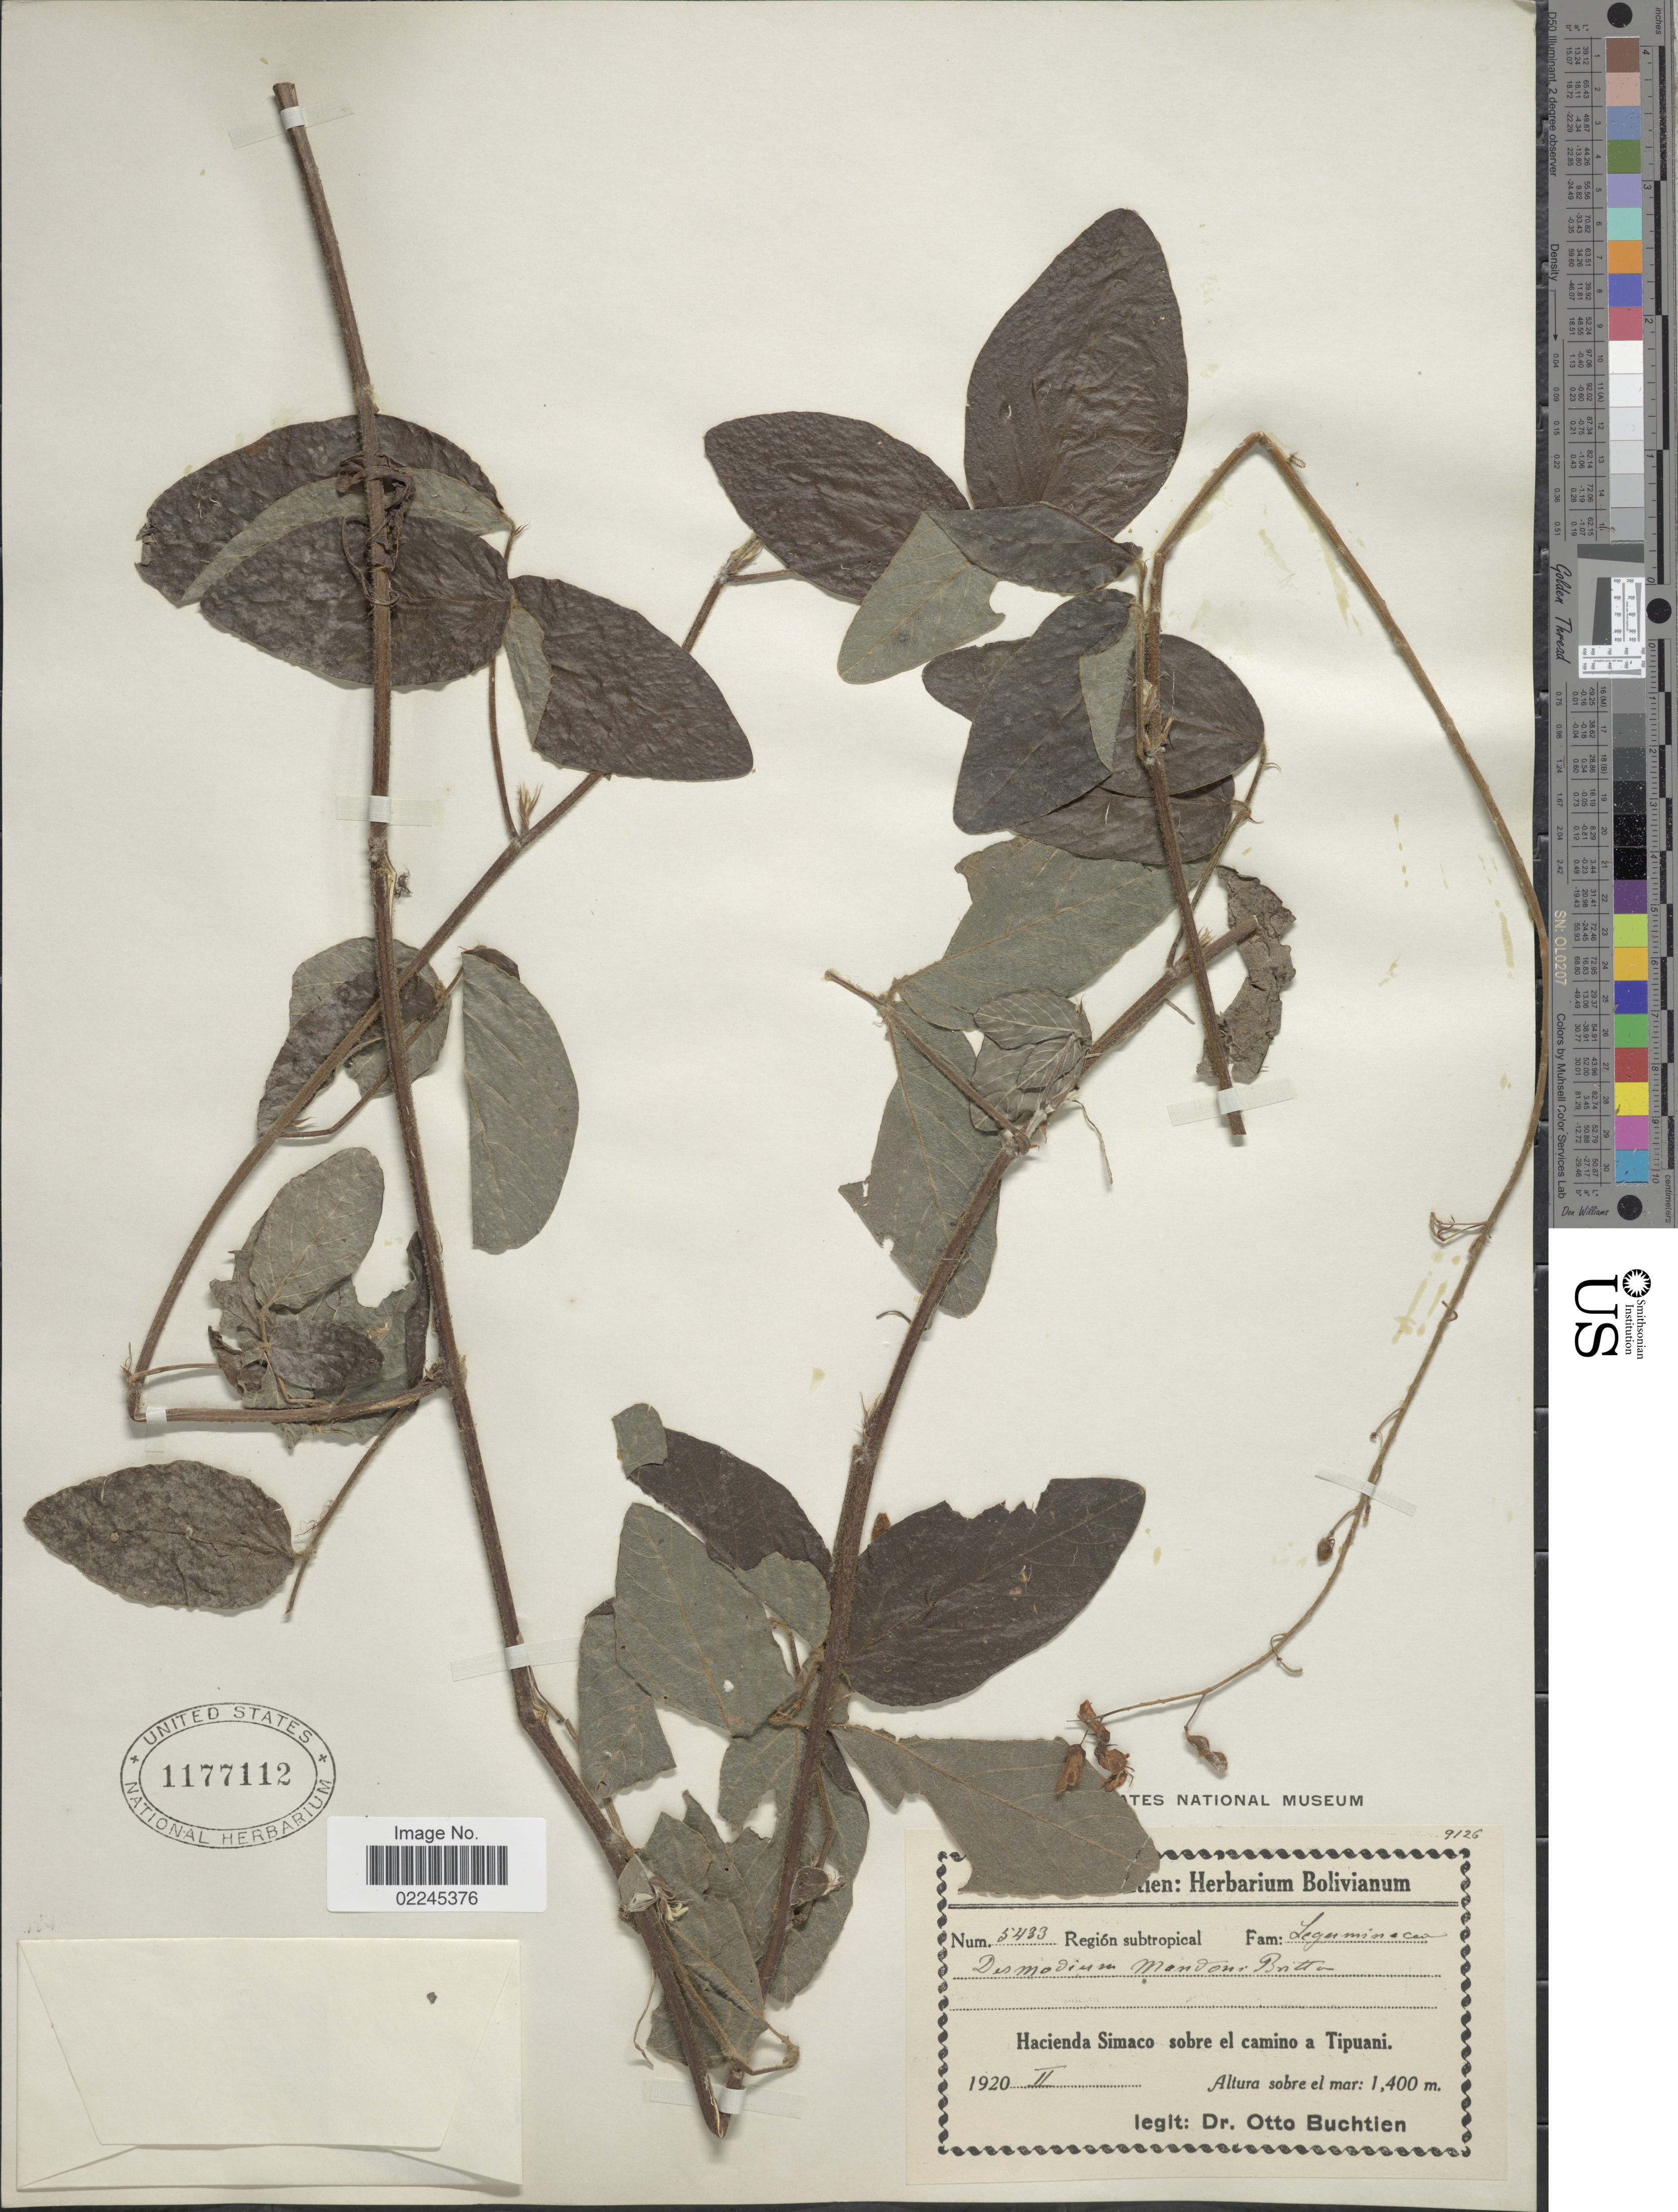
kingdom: Plantae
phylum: Tracheophyta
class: Magnoliopsida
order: Fabales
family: Fabaceae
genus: Desmodium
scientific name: Desmodium limense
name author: Hook.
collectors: O. Buchtien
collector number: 5433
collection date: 1920-02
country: Bolivia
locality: Hacienda Simaco sobre el camino a Tipuani, Region subtropical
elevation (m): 1400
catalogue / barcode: US 1177112